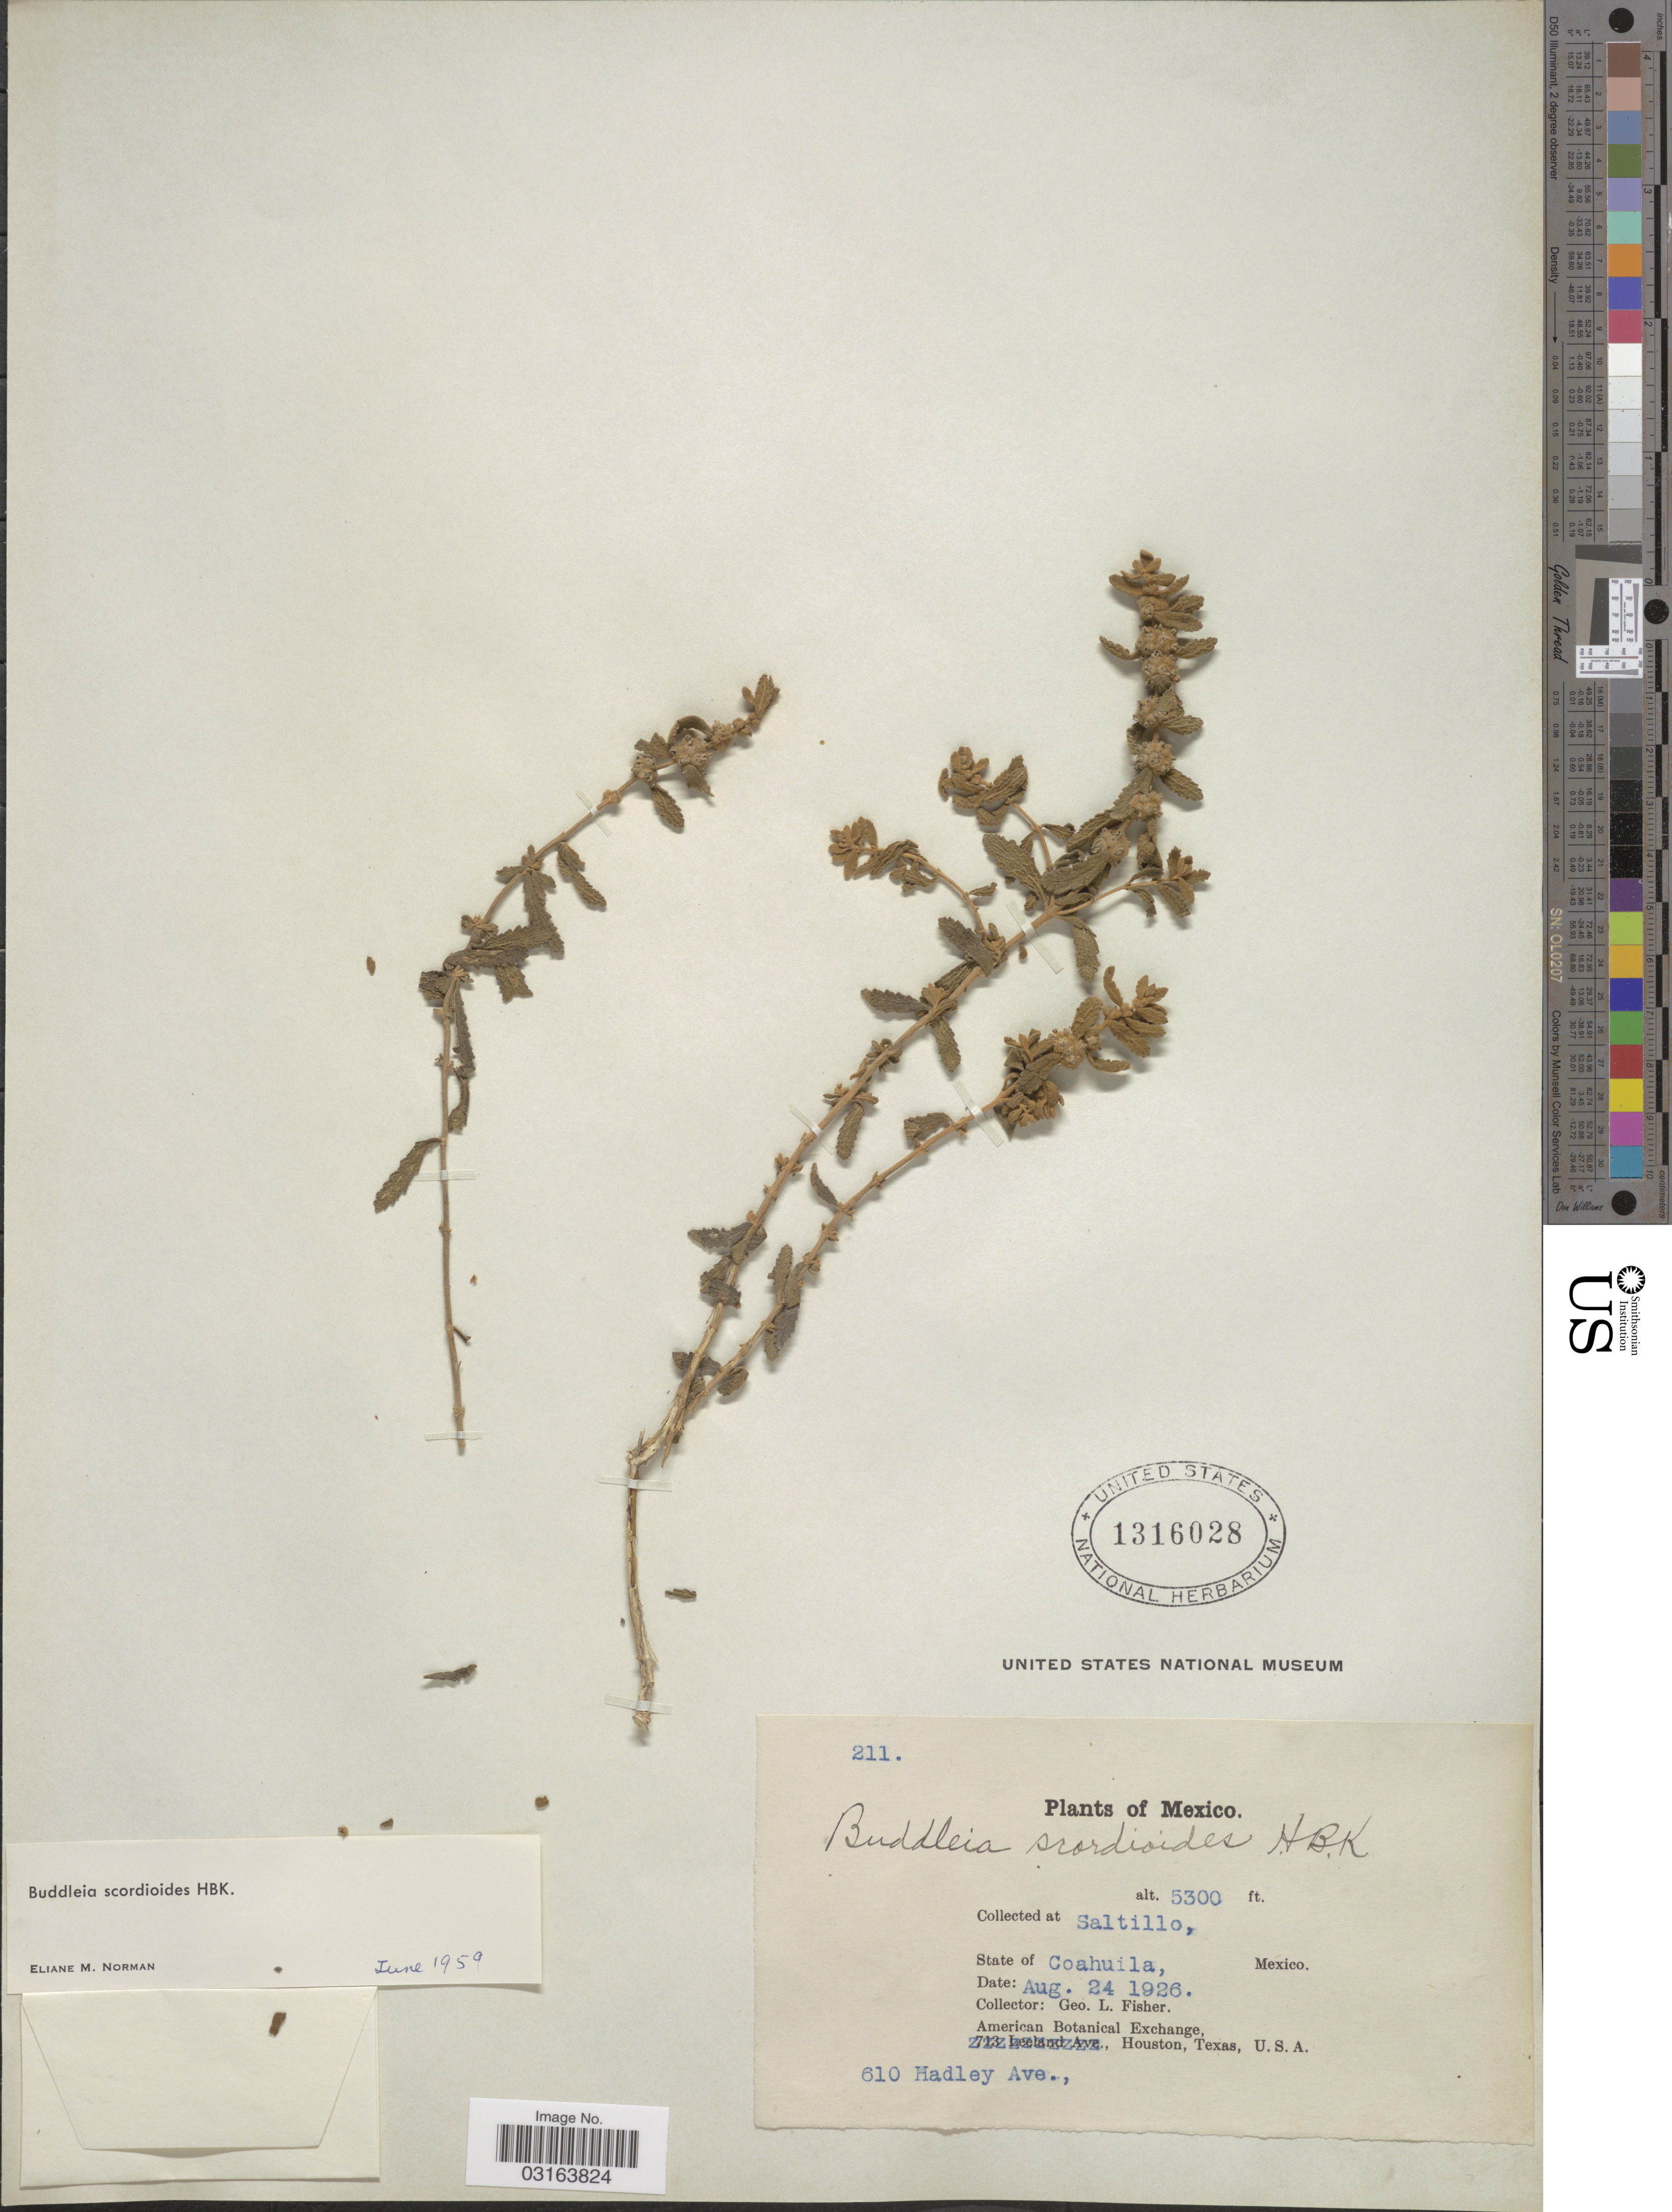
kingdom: Plantae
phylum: Tracheophyta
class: Magnoliopsida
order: Lamiales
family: Scrophulariaceae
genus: Buddleja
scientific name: Buddleja scordioides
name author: Kunth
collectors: G. L. Fisher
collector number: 211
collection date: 1926-08-24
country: Mexico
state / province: Coahuila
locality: Saltillo.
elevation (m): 1615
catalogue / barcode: US 1316028